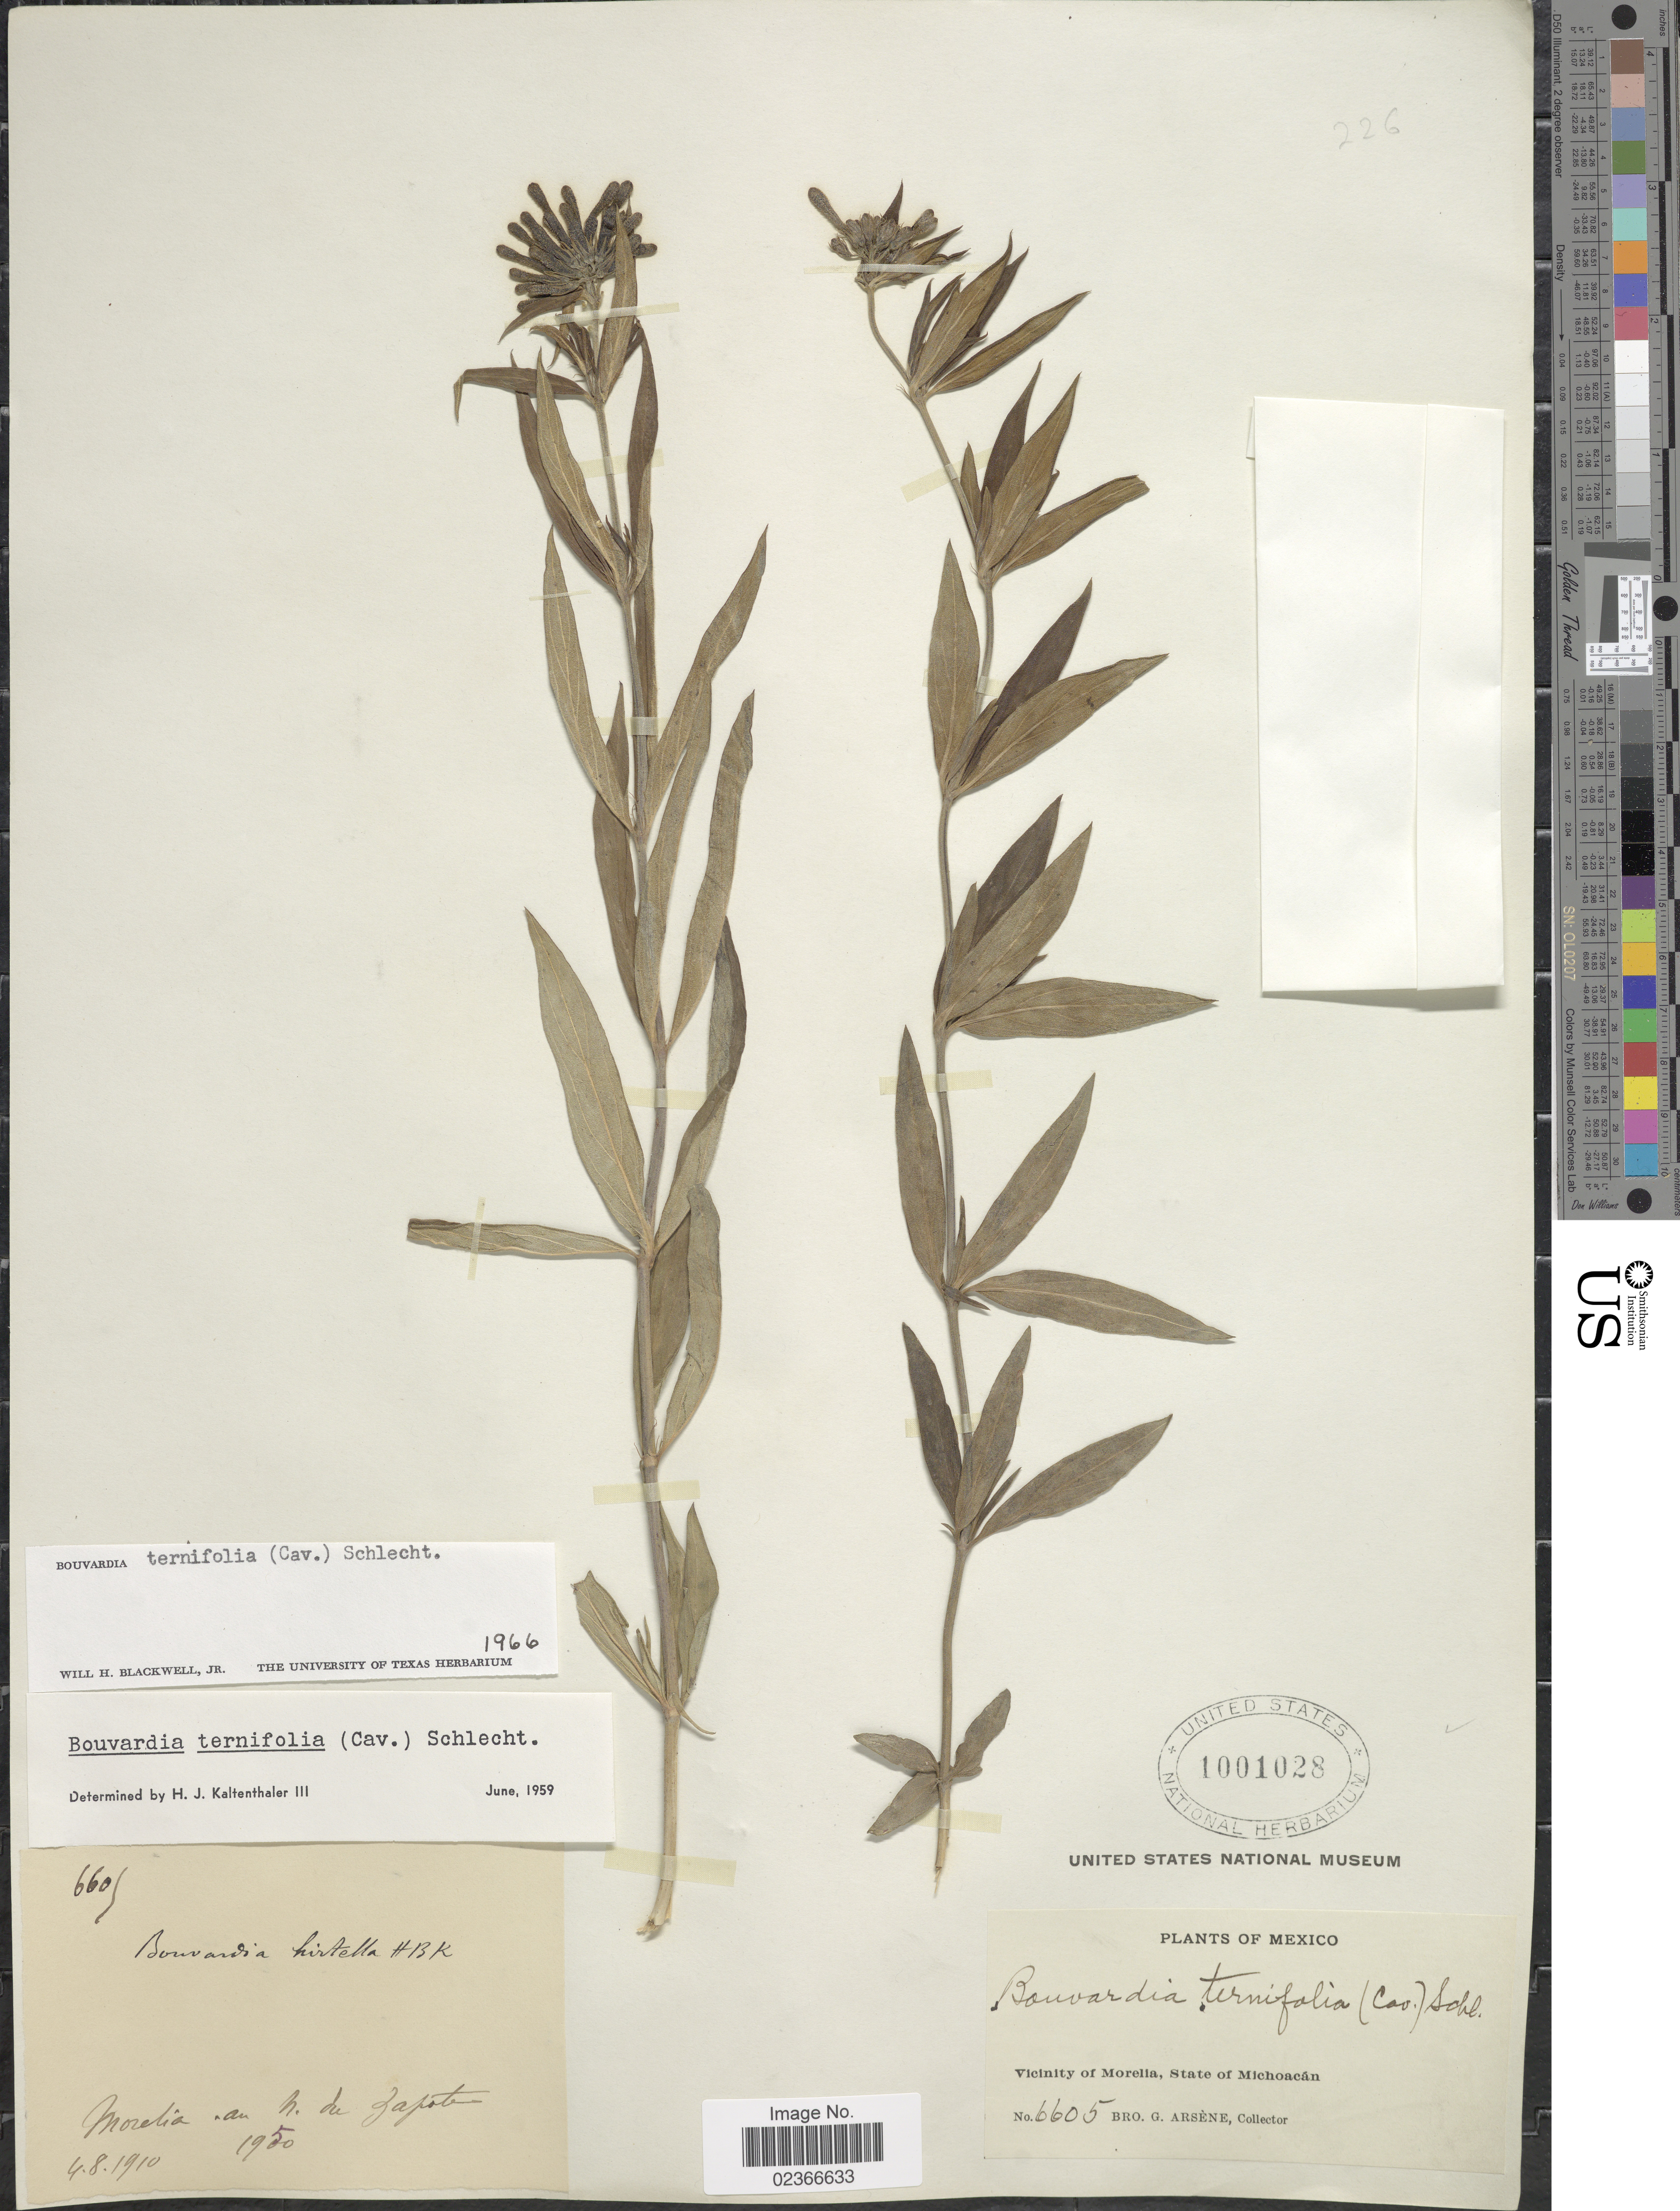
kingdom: Plantae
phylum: Tracheophyta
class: Magnoliopsida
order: Gentianales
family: Rubiaceae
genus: Bouvardia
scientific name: Bouvardia ternifolia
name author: (Cav.) Schltdl.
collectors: Bro. G. Arsène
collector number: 6605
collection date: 1910-08-04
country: Mexico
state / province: Michoacán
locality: Morelia an N. de Zapote. Vicinity of Morelia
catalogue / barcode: US 1001028